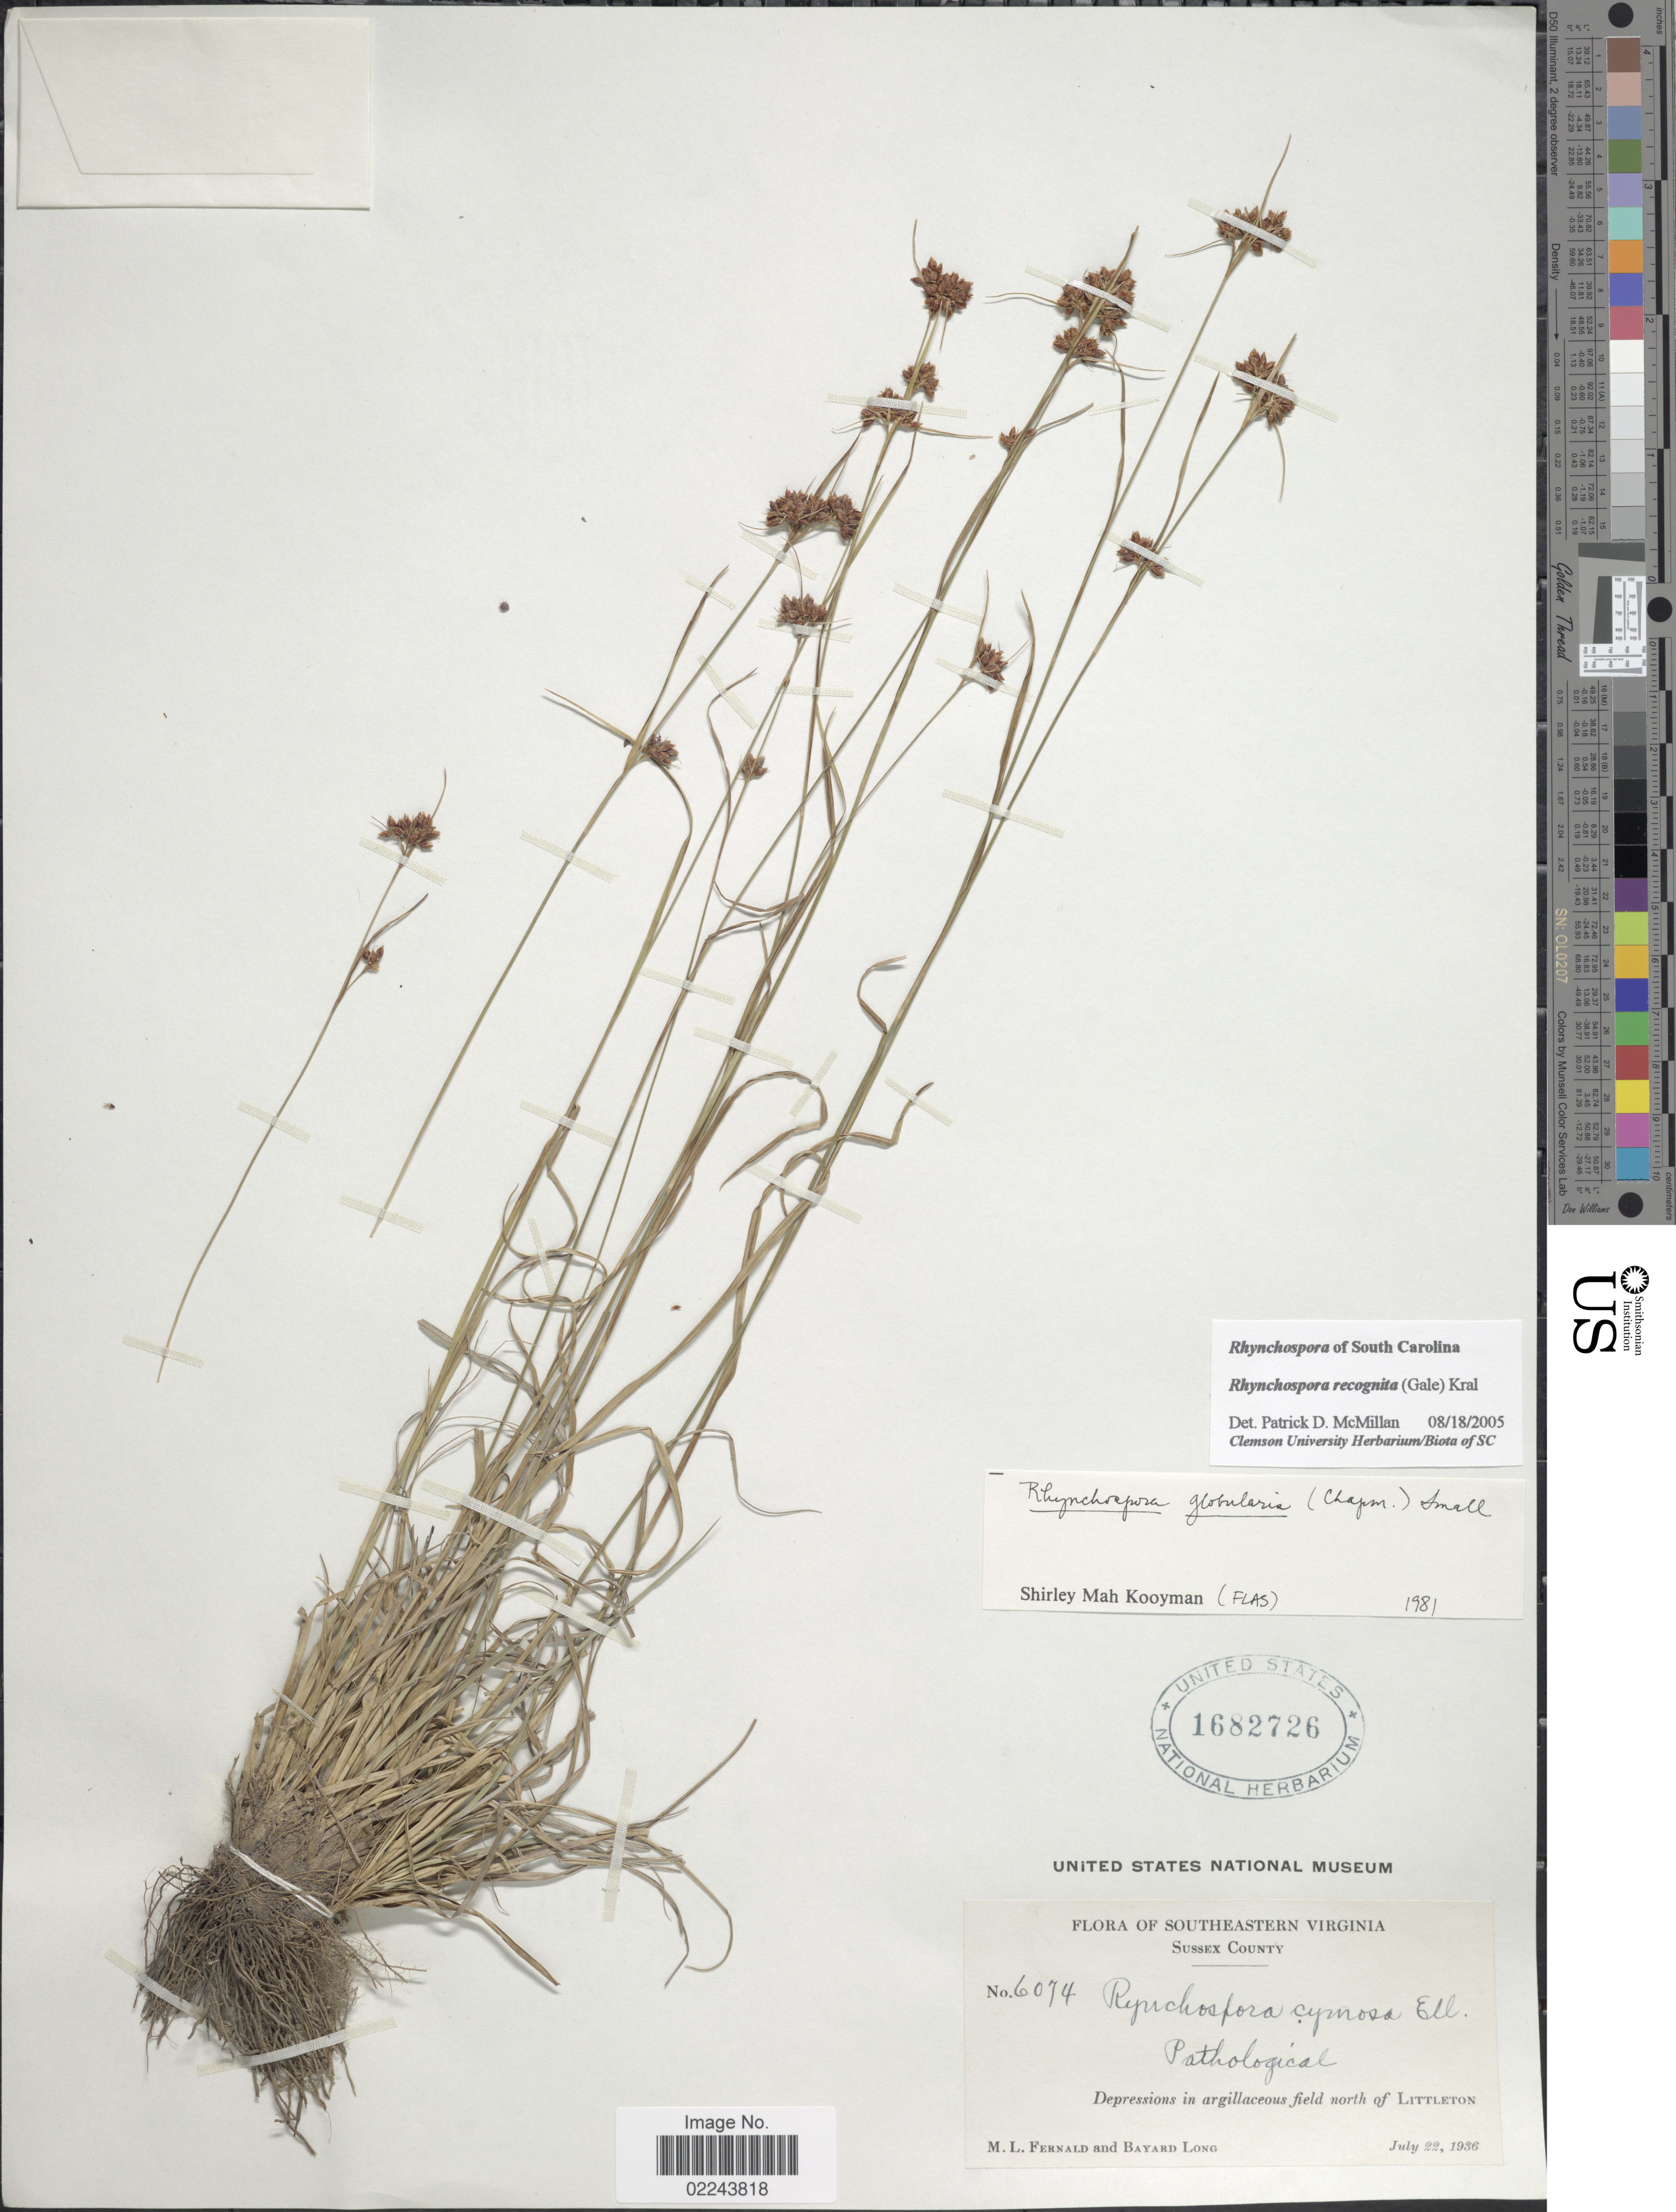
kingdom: Plantae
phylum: Tracheophyta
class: Liliopsida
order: Poales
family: Cyperaceae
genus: Rhynchospora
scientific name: Rhynchospora recognita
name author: (Gale) Kral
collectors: M. L. Fernald & B. Long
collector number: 6074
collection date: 1936-07-22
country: United States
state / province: Virginia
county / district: Sussex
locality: Southeastern Virginia, Sessex County, north of Littleton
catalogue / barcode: US 1682726